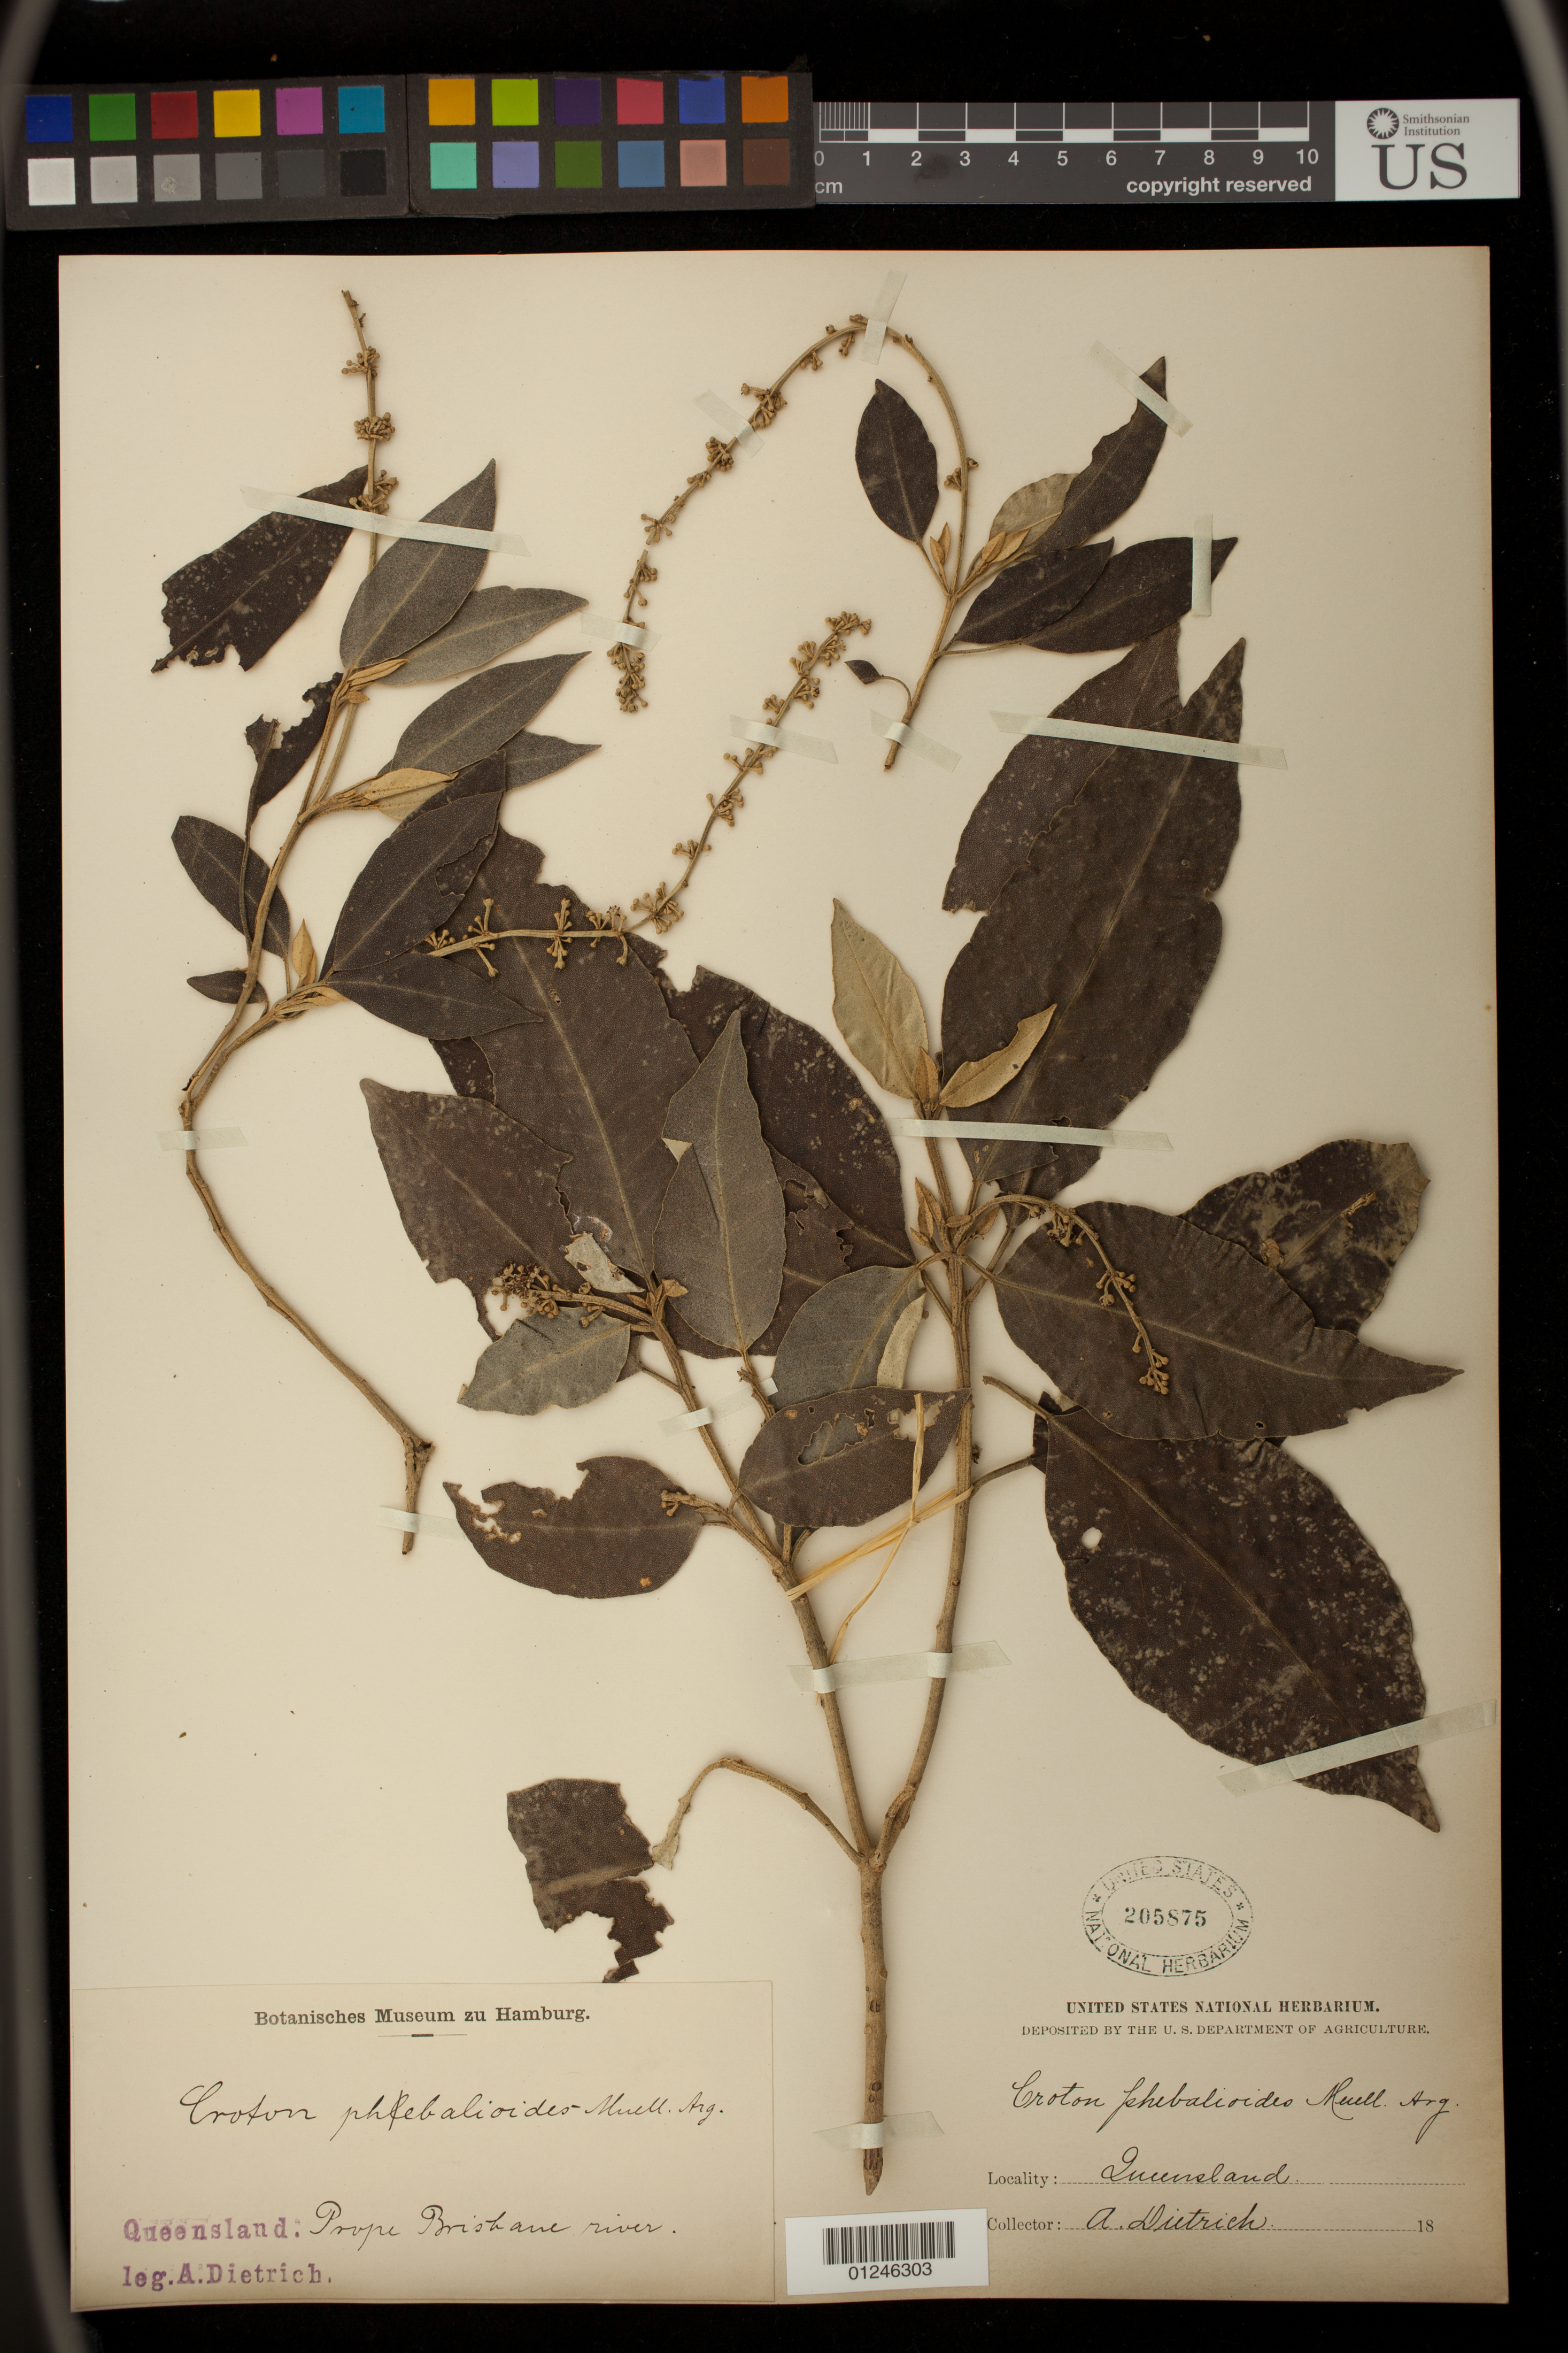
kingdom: Plantae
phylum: Tracheophyta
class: Magnoliopsida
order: Malpighiales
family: Euphorbiaceae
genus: Croton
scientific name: Croton phebalioides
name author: F. Muell. ex Muell. Arg.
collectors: A. Dietrich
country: Australia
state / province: Queensland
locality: Queensland: Prope Brisbane river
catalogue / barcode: US 205875